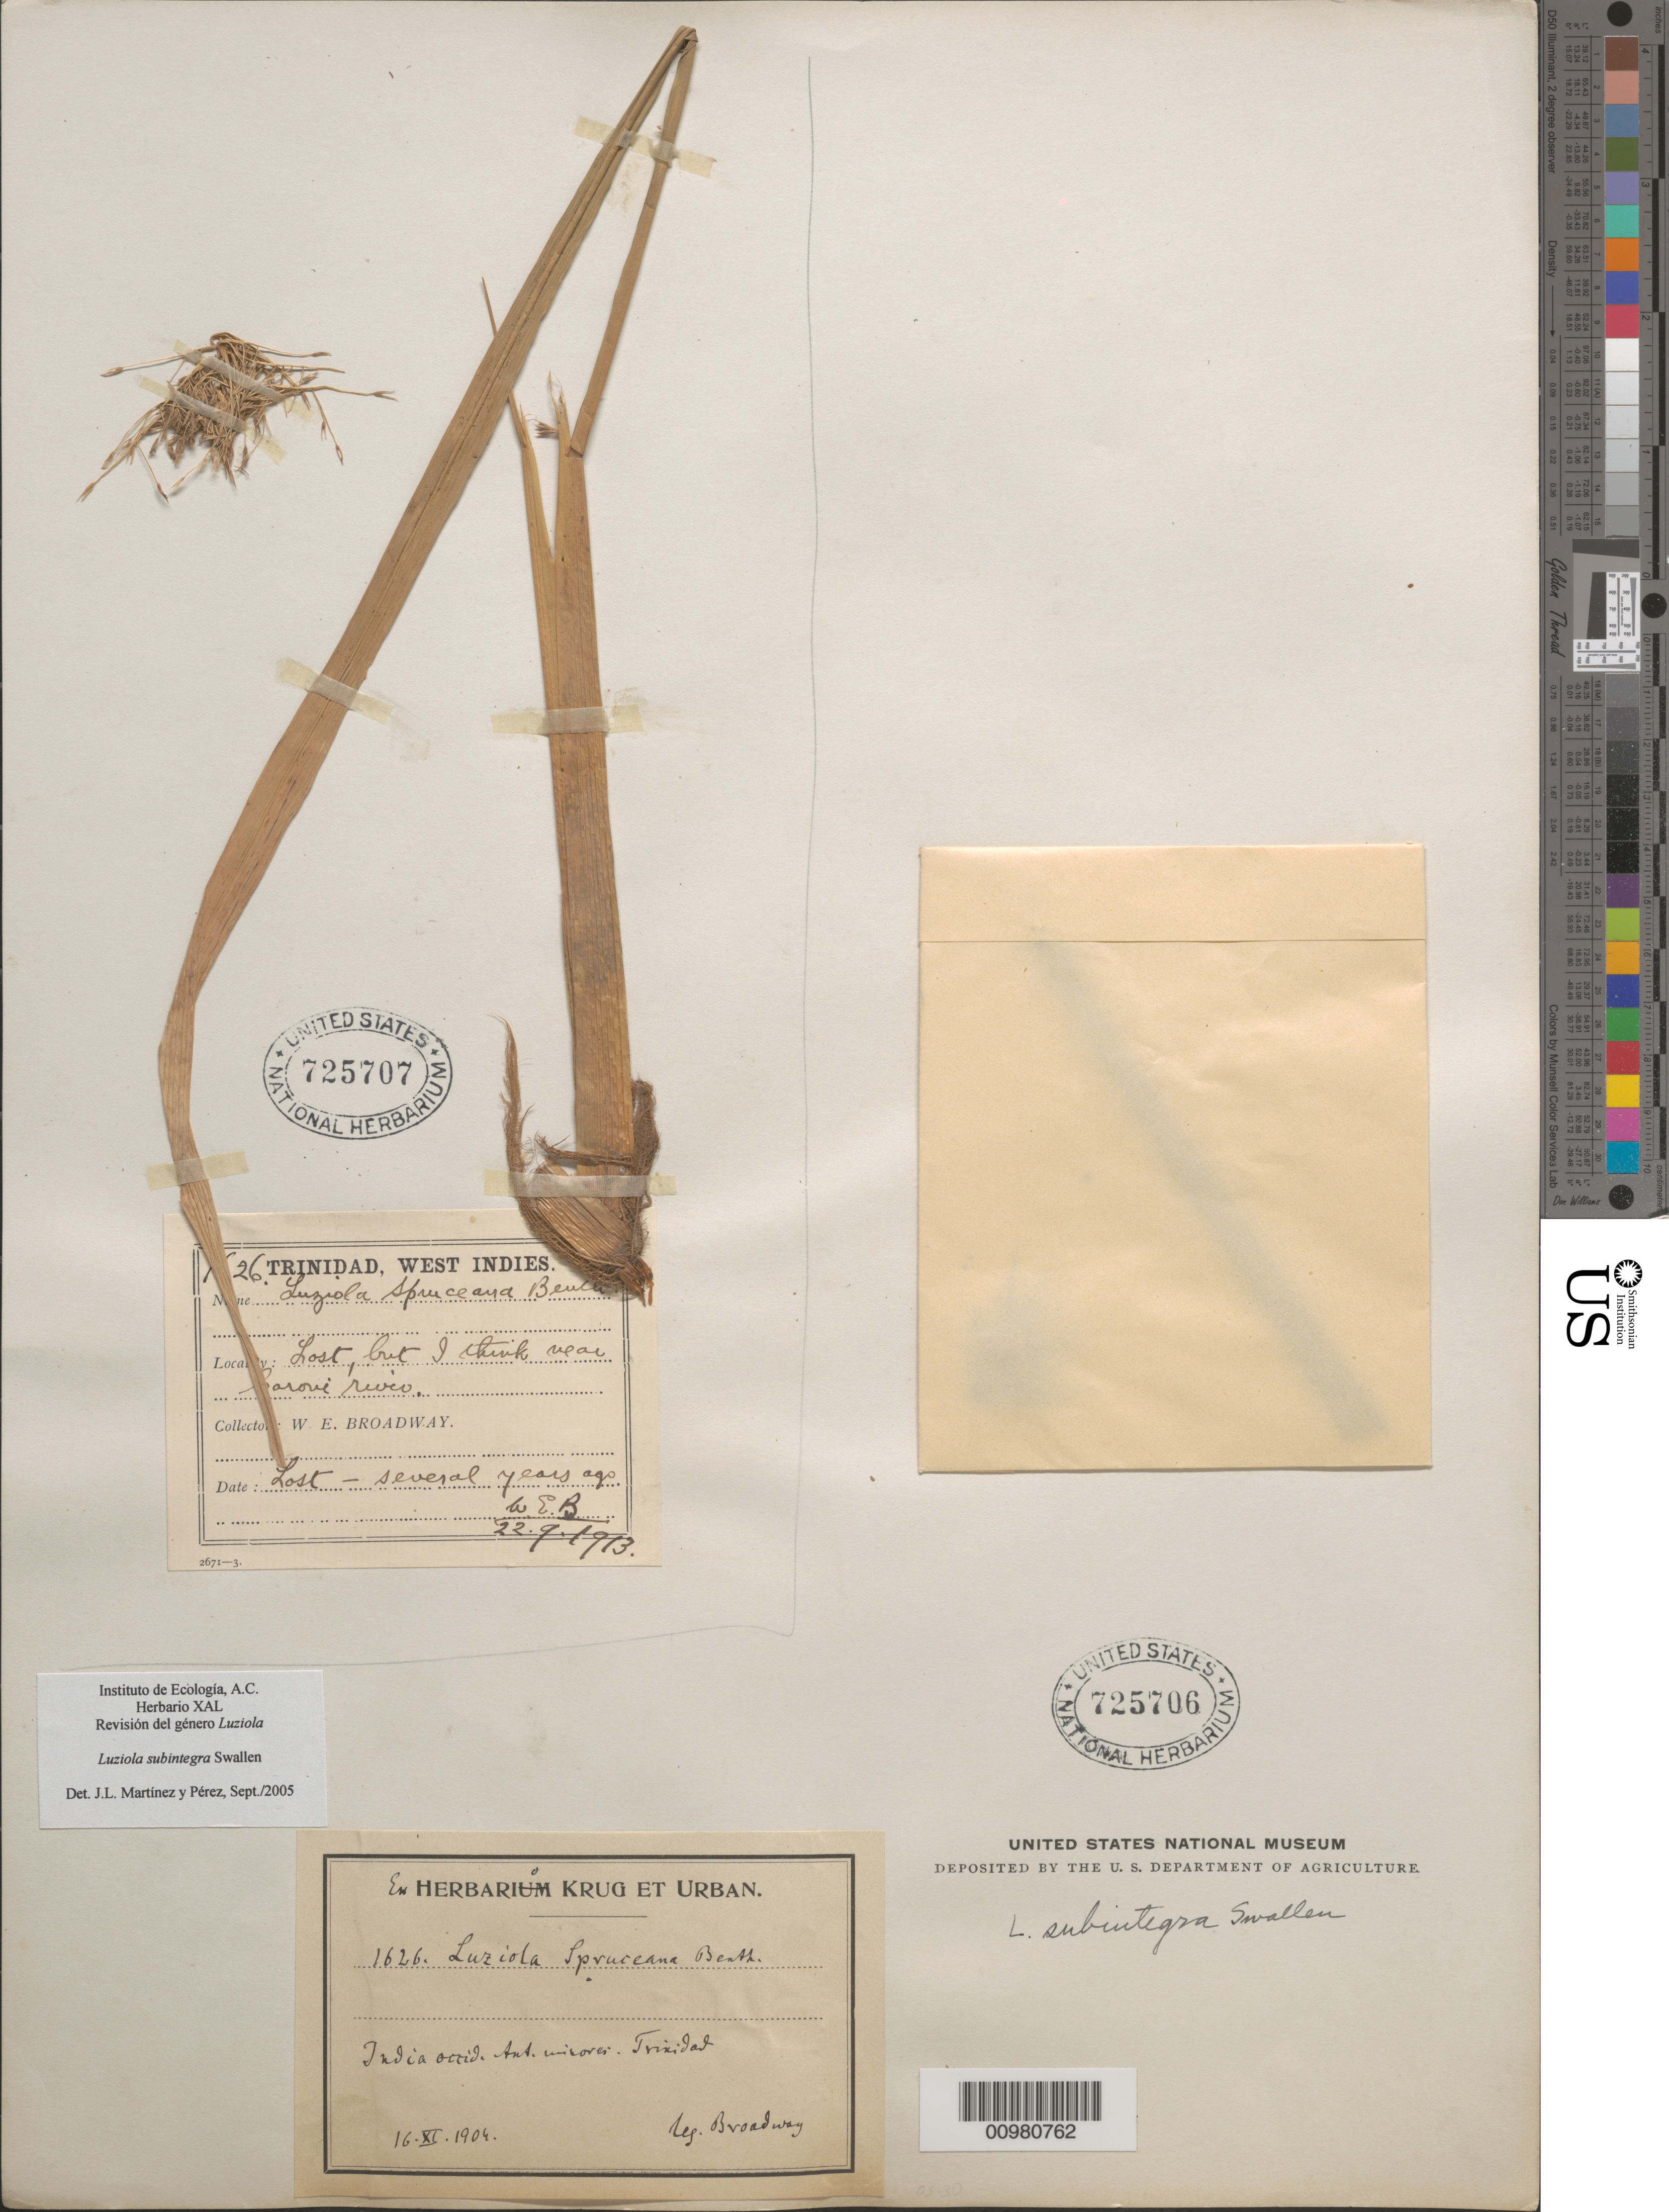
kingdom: Plantae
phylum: Tracheophyta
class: Liliopsida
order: Poales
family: Poaceae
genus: Luziola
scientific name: Luziola subintegra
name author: Swallen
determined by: Martinez Perez, J. L.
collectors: W. E. Broadway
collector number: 1626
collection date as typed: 16 Nov 1904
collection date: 1904-11-16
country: Trinidad and Tobago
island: Trinidad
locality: Lost.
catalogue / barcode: US 725706